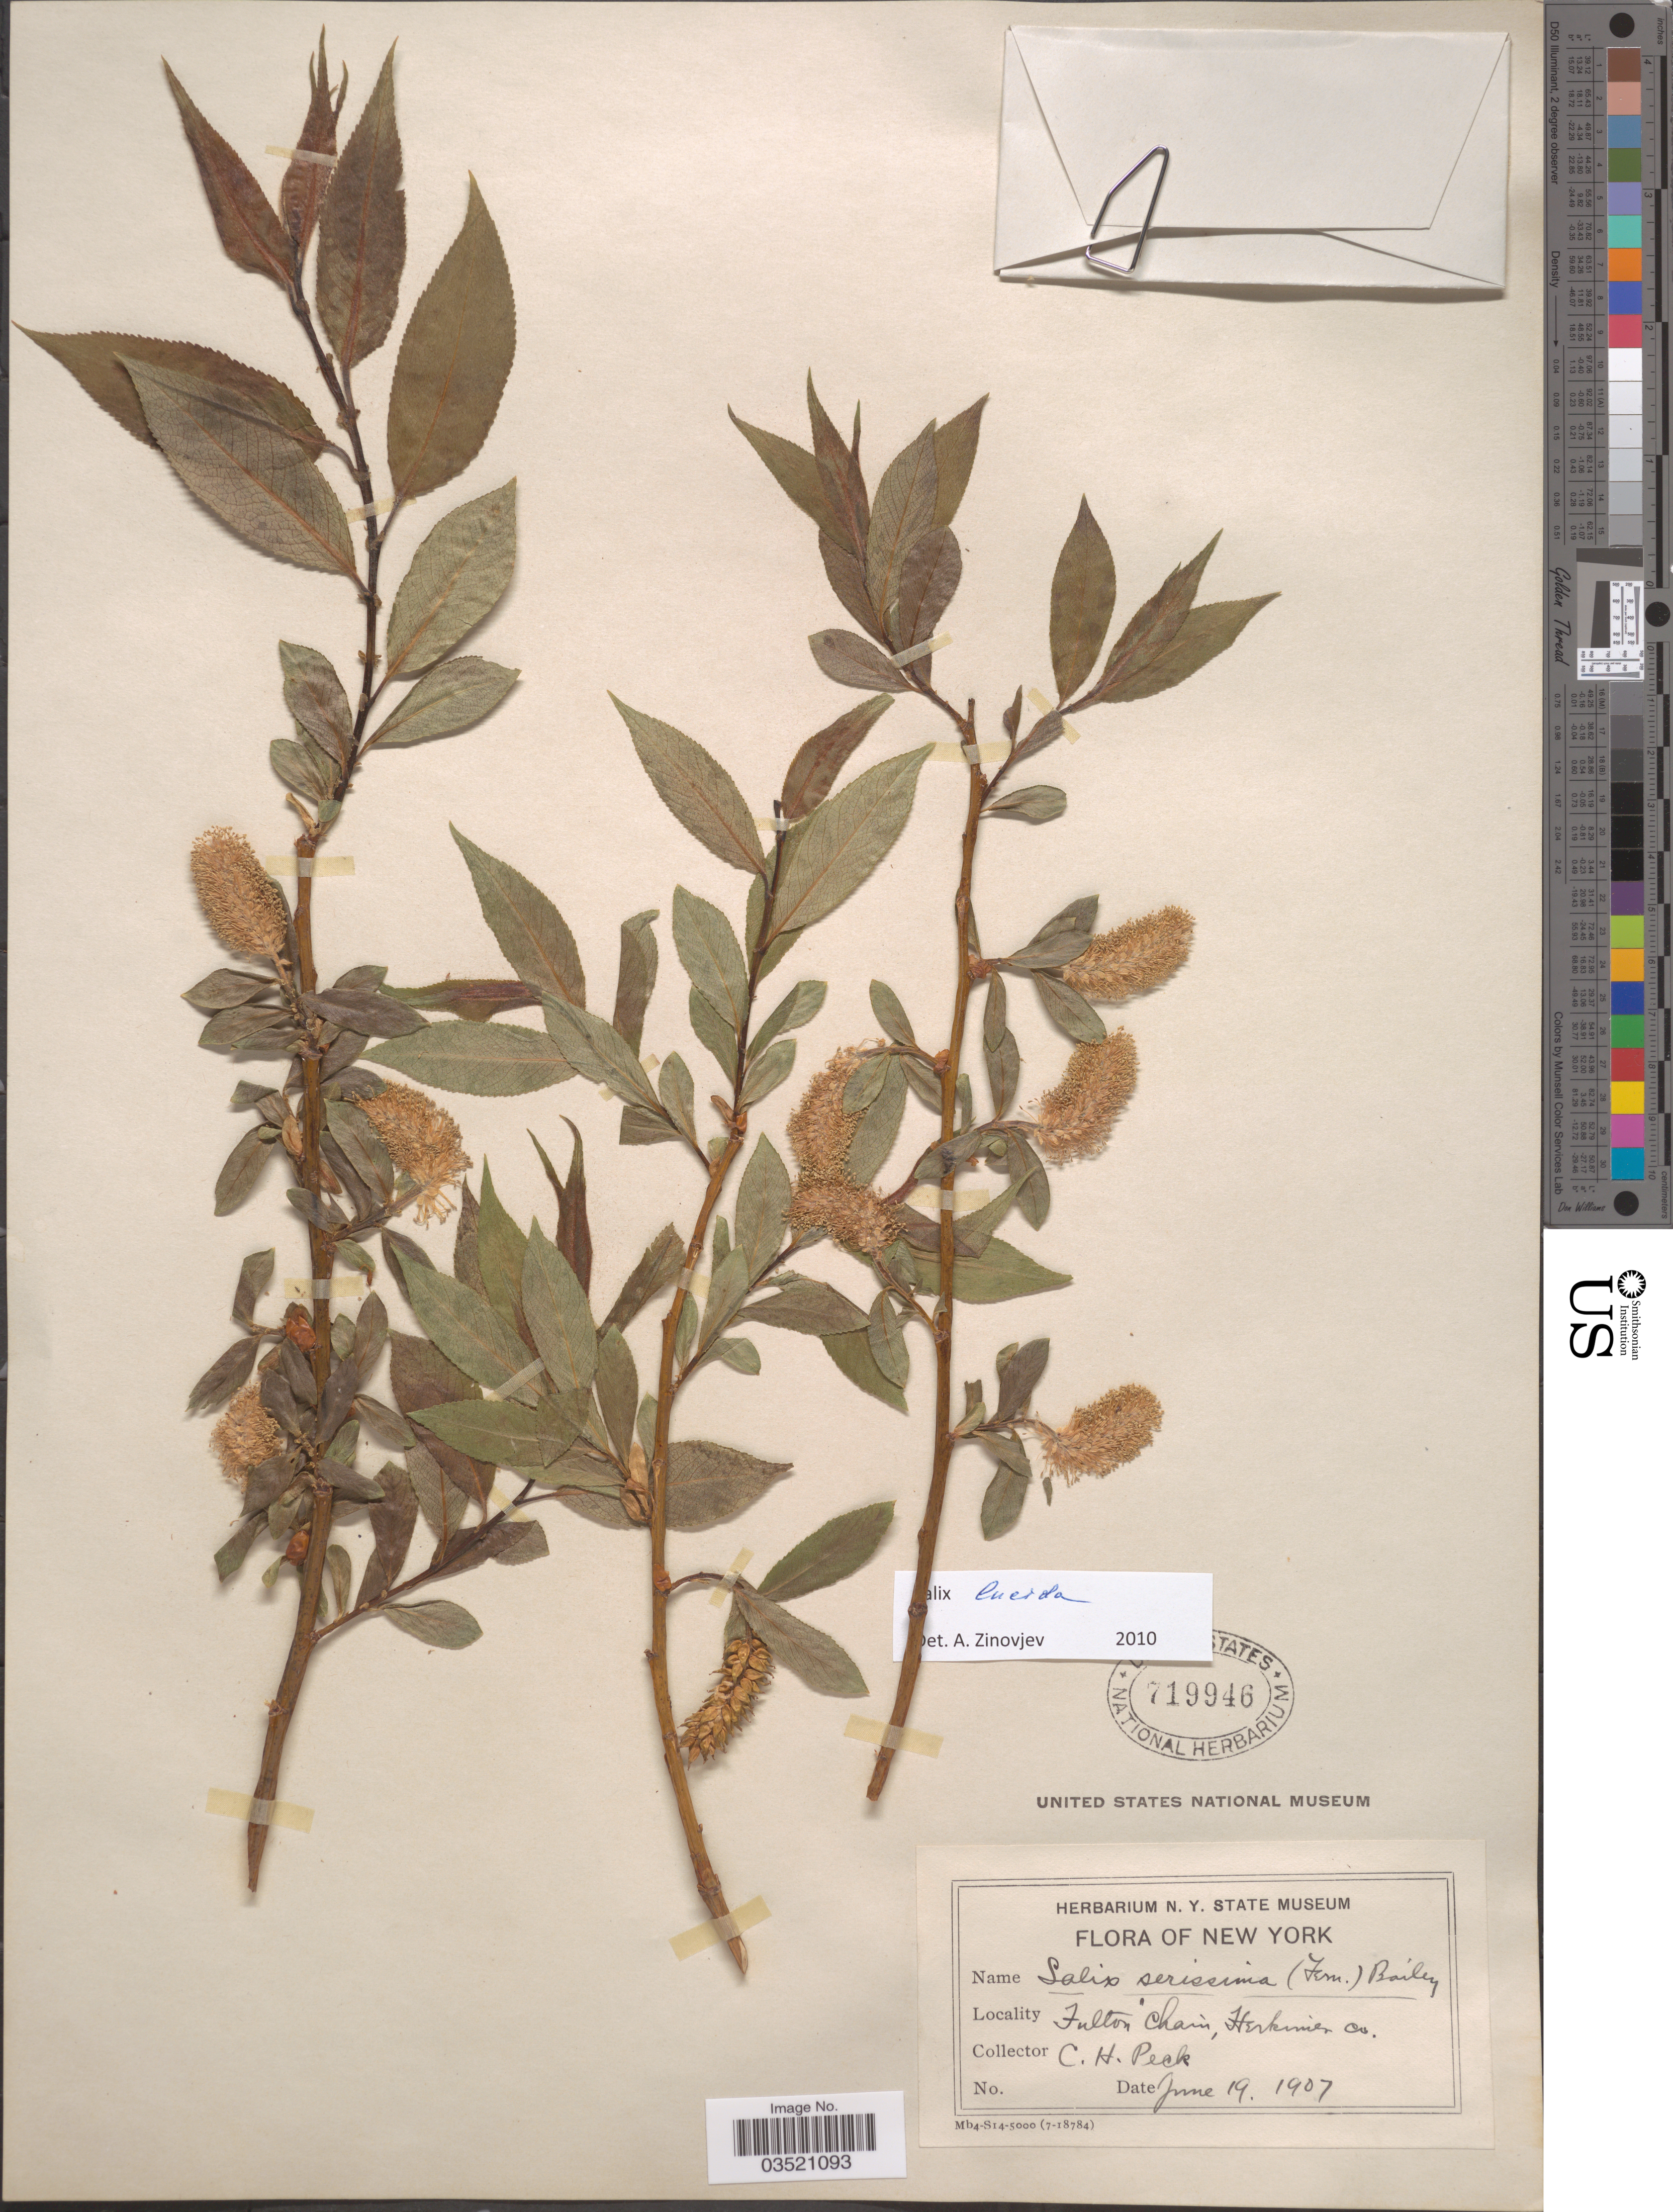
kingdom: Plantae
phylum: Tracheophyta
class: Magnoliopsida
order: Malpighiales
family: Salicaceae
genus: Salix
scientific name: Salix serissima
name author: (L.H. Bailey) Fernald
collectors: C. H. Peck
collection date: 1907-06-19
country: United States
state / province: New York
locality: Fulton Chain, Herkimer Co.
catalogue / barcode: US 719946